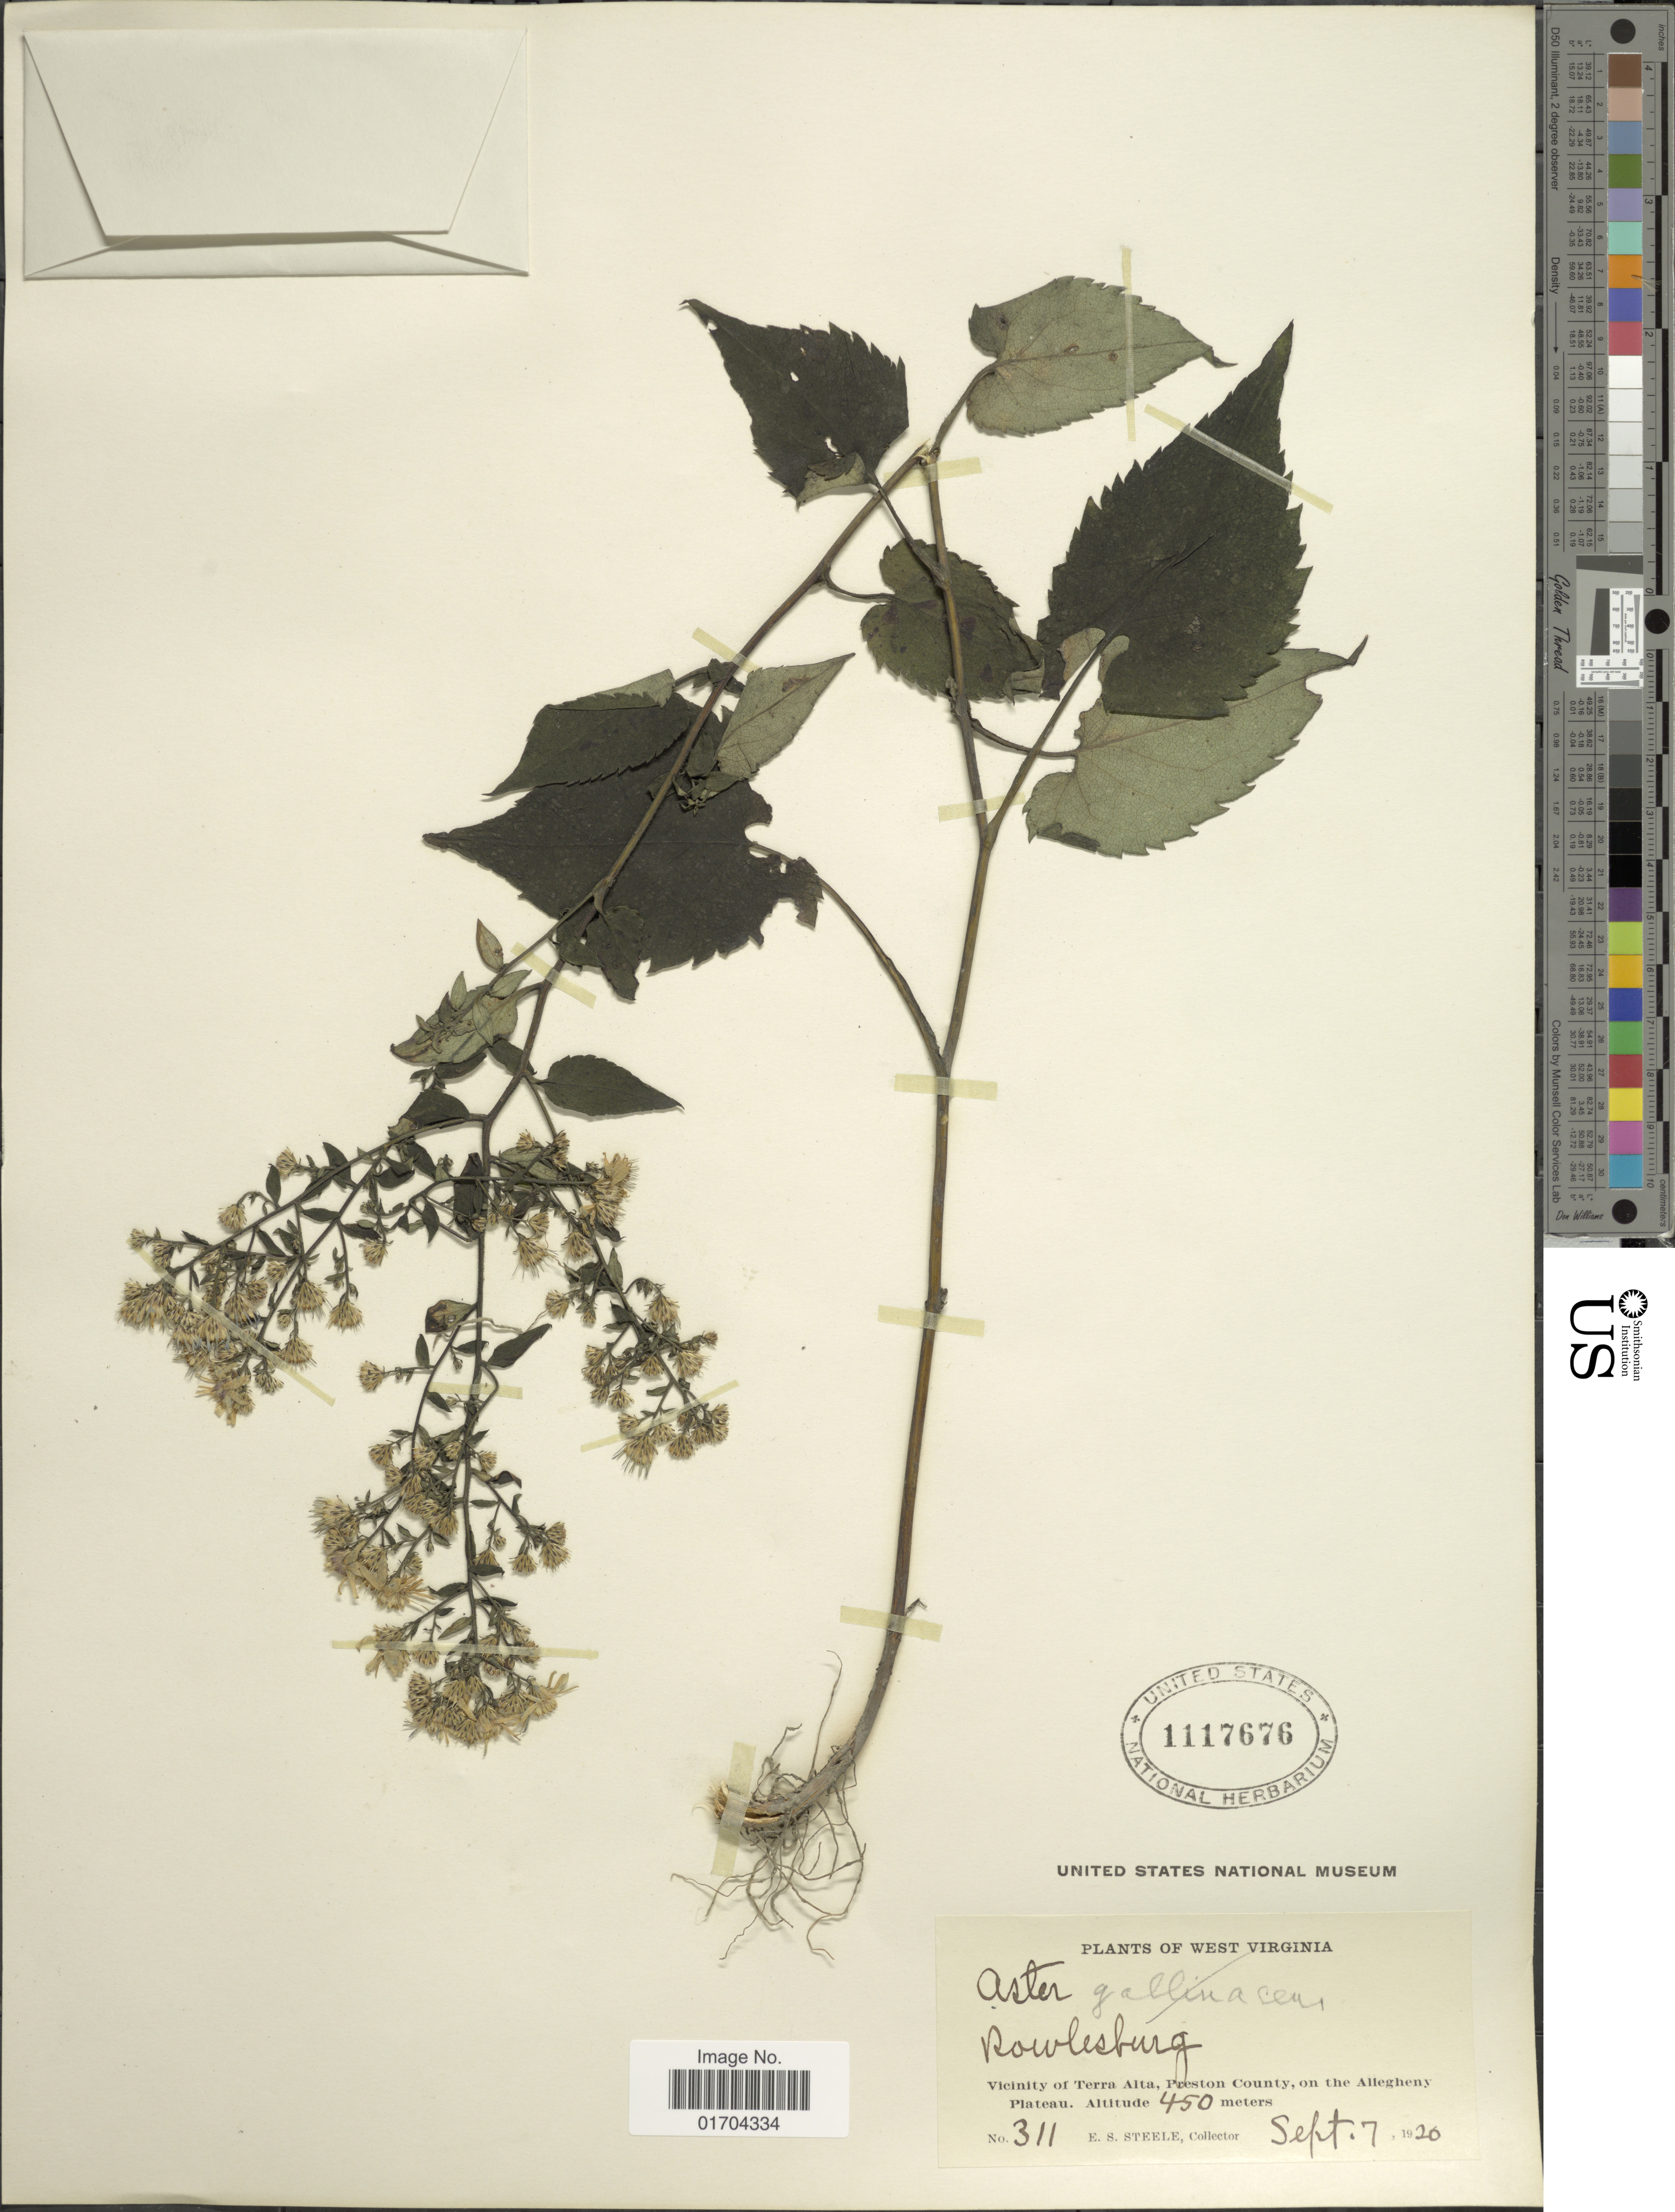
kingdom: Plantae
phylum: Tracheophyta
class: Magnoliopsida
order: Asterales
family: Asteraceae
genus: Symphyotrichum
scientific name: Symphyotrichum sp.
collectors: E. Steele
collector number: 311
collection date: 1920-09-07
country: United States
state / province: West Virginia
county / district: Preston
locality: Rowlesburg, vicinity of Terra Alta, Preston County, on the Allegheny Plateau.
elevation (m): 450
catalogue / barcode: US 1117676